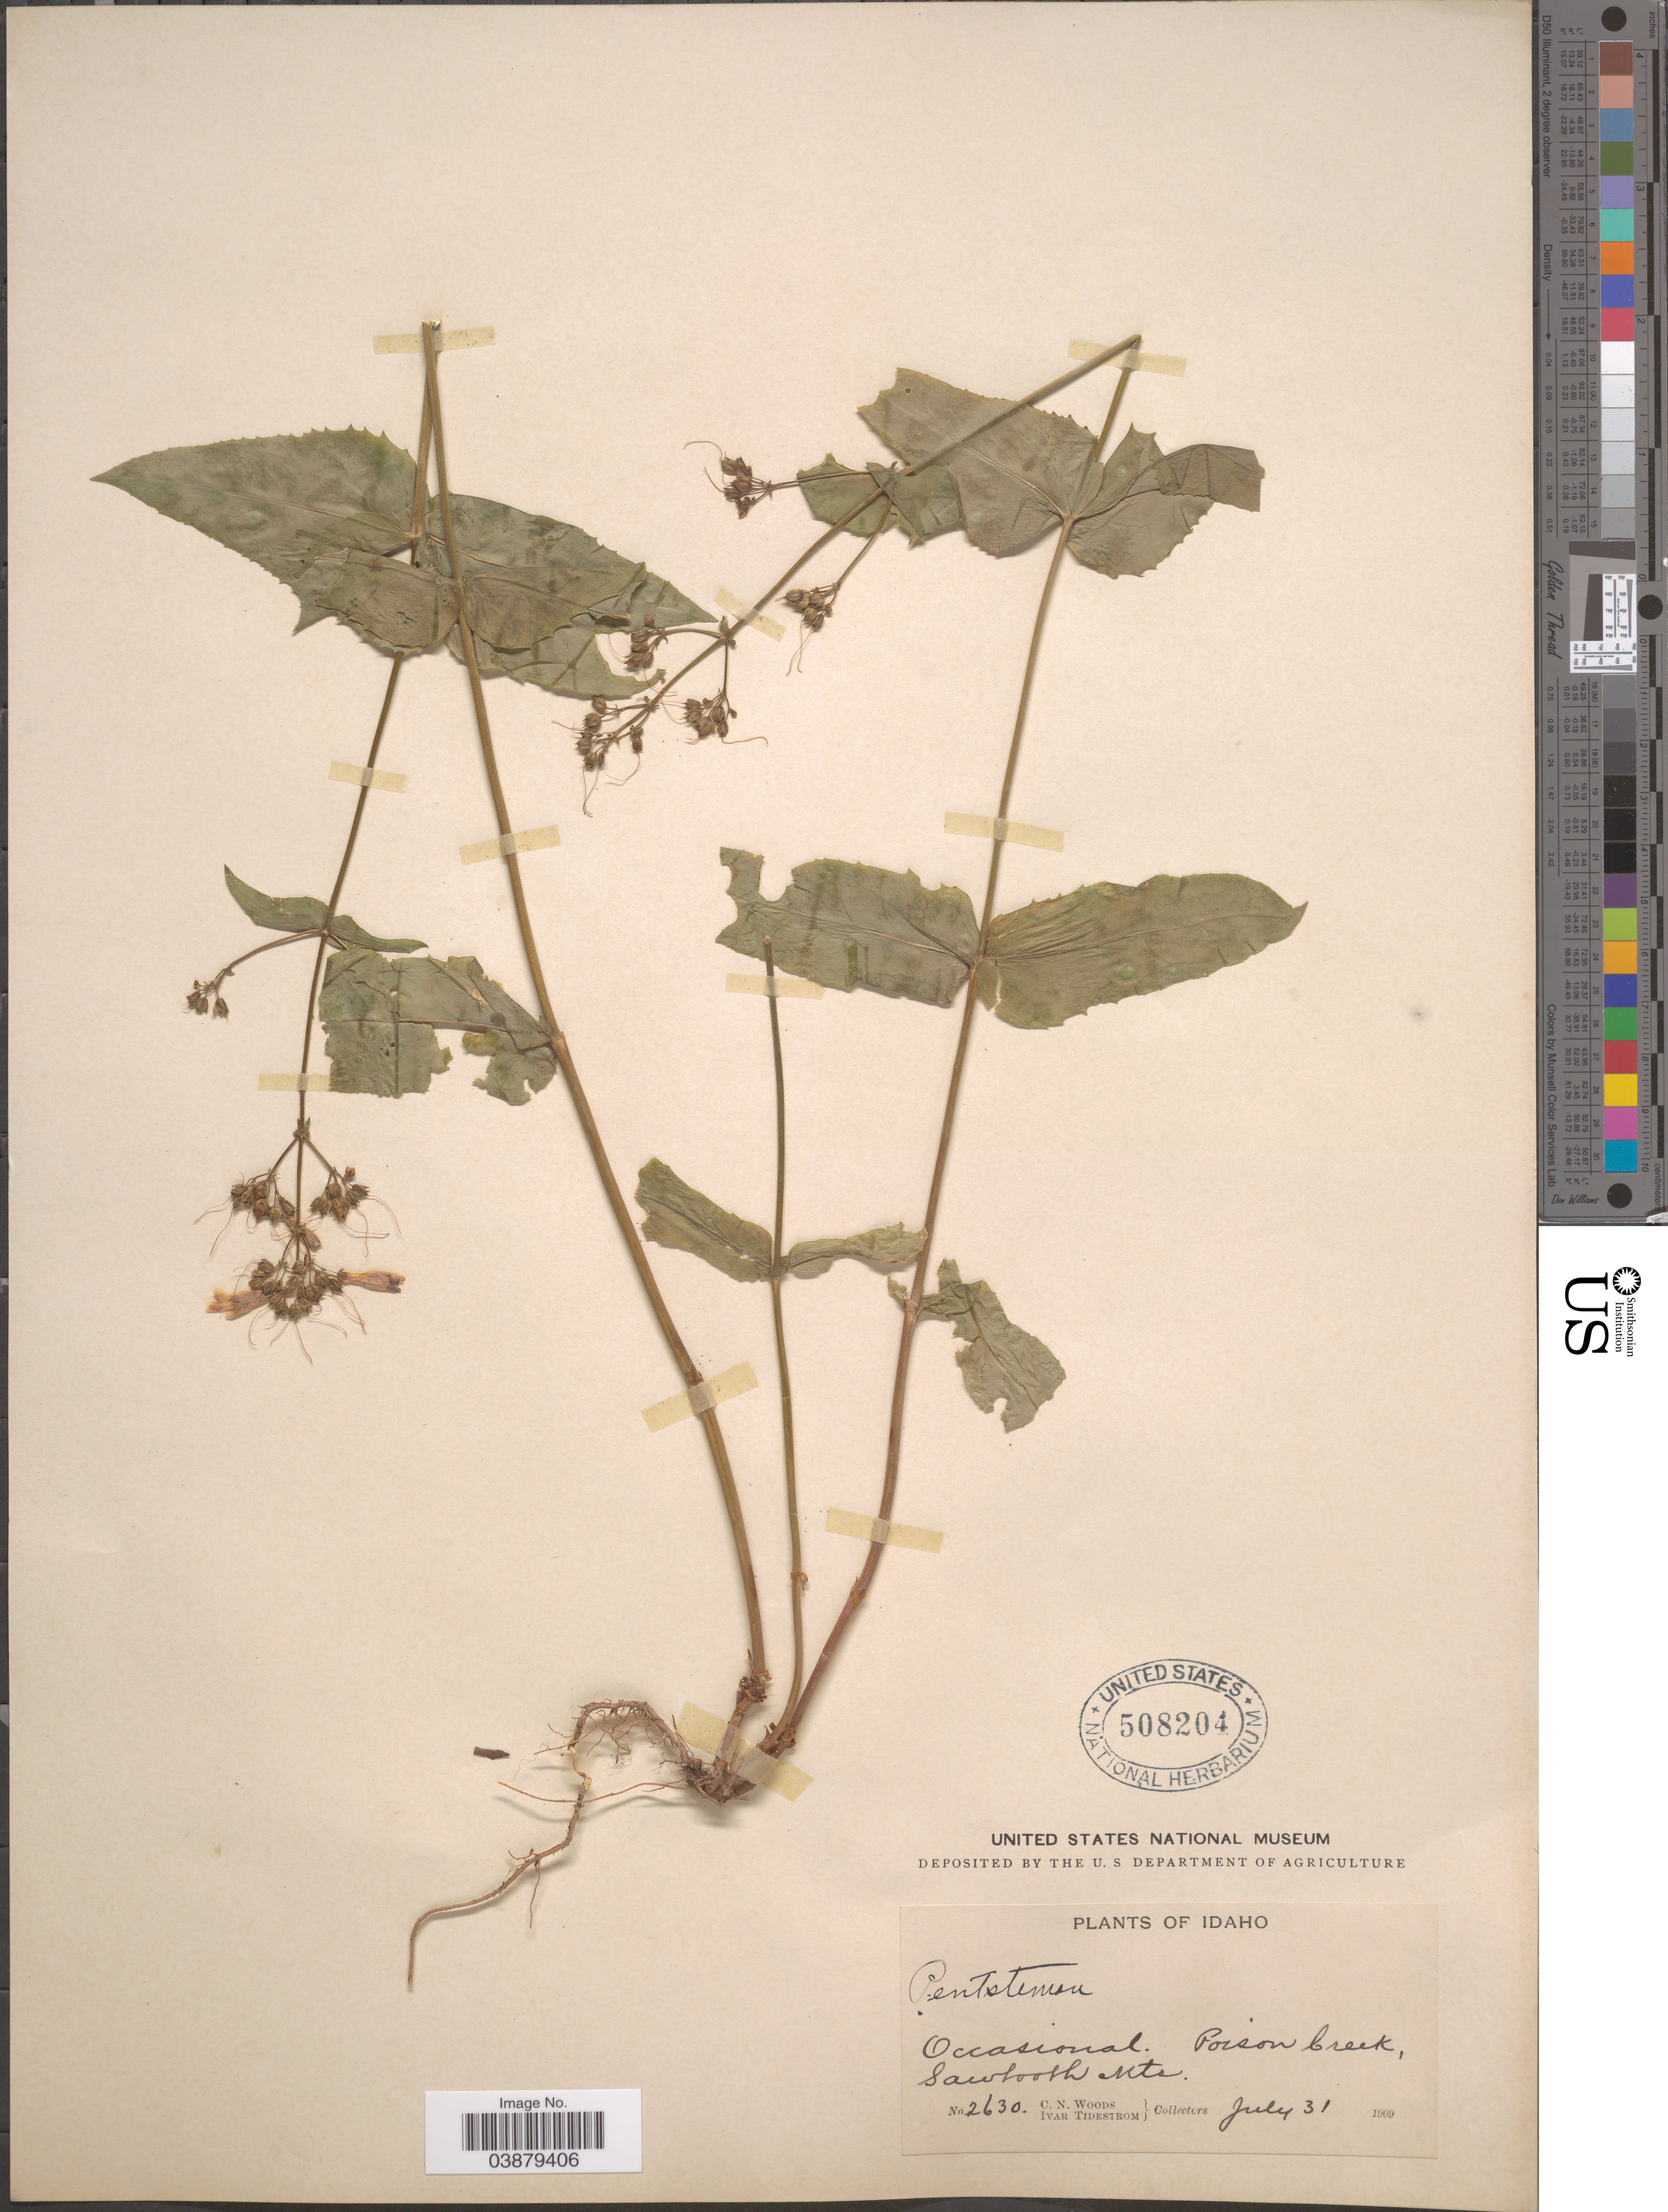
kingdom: Plantae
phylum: Tracheophyta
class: Magnoliopsida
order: Lamiales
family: Plantaginaceae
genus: Penstemon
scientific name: Penstemon sp.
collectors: C. Woods & I. F. Tidestrom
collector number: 2630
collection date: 1909-07-31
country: United States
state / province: Idaho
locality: Sawtooth Mts.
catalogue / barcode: US 508204